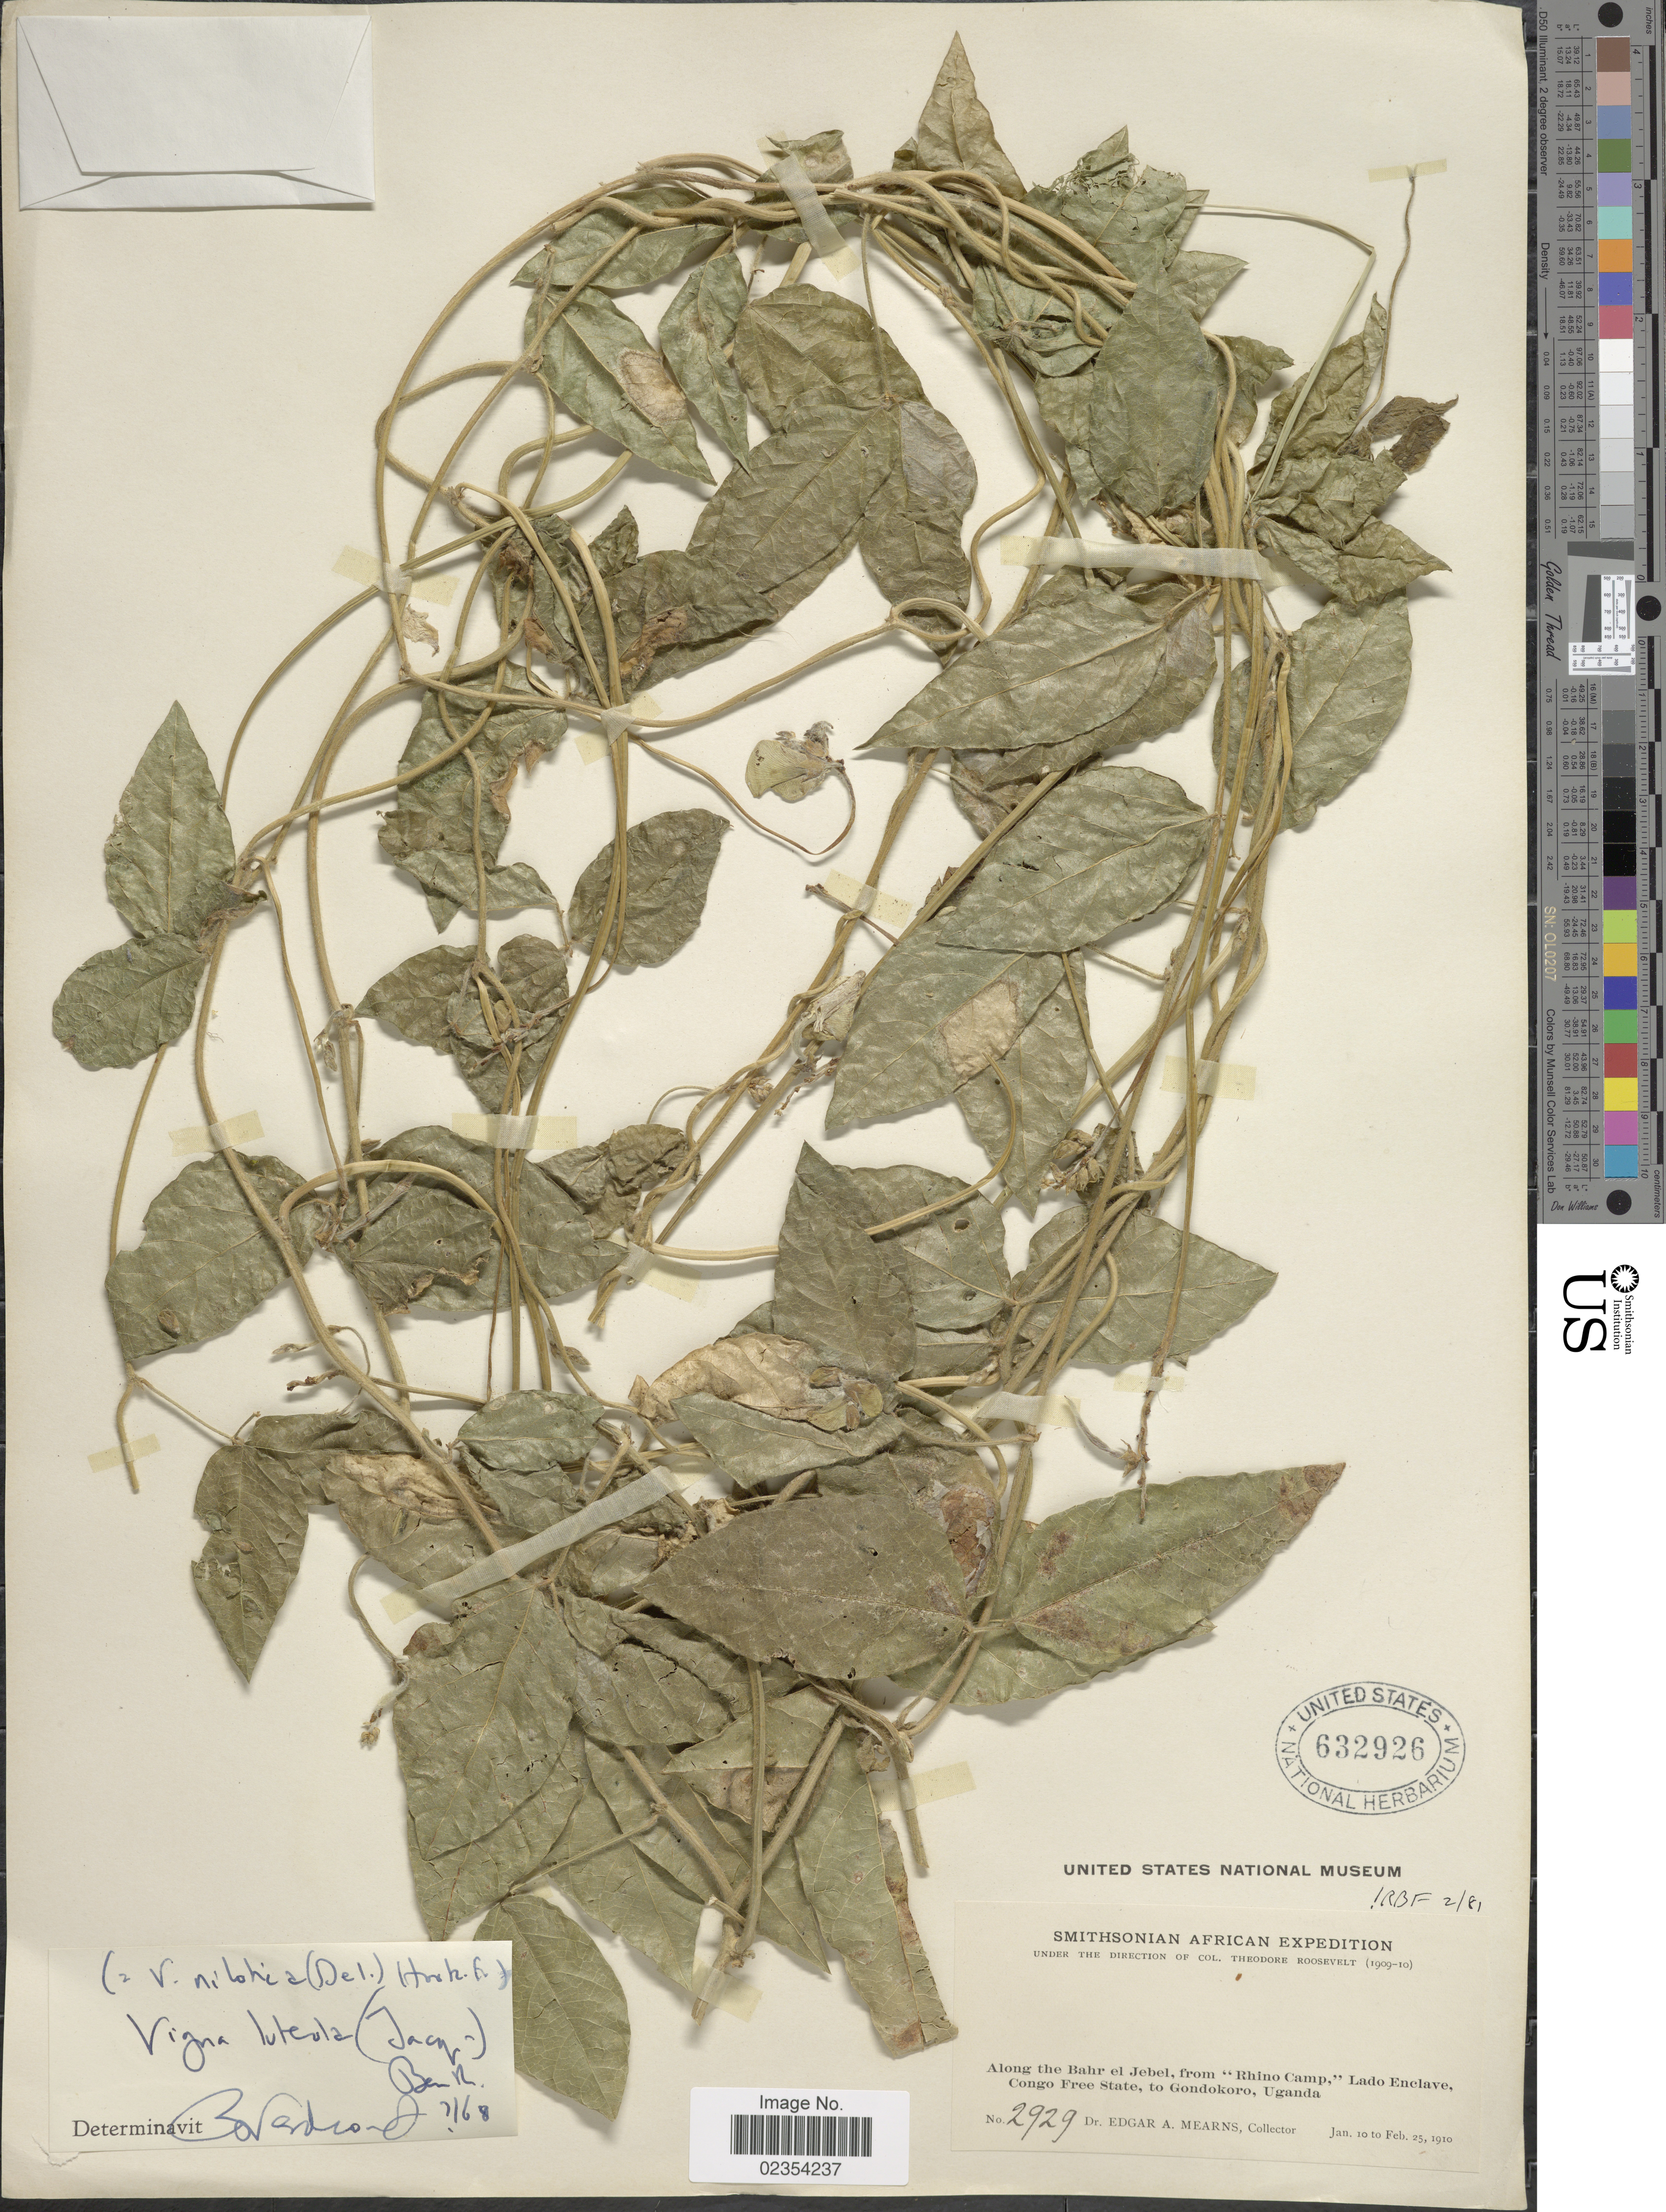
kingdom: Plantae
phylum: Tracheophyta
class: Magnoliopsida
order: Fabales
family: Fabaceae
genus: Vigna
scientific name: Vigna luteola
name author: (Jacq.) Benth.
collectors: E. A. Mearns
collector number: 2929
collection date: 1910-01-10/1910-02-25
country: South Sudan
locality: Along the Bahr el Jebel, from "Rhino Camp," Lado Enclave, Congo Free State, to Gondokoro.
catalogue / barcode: US 632926